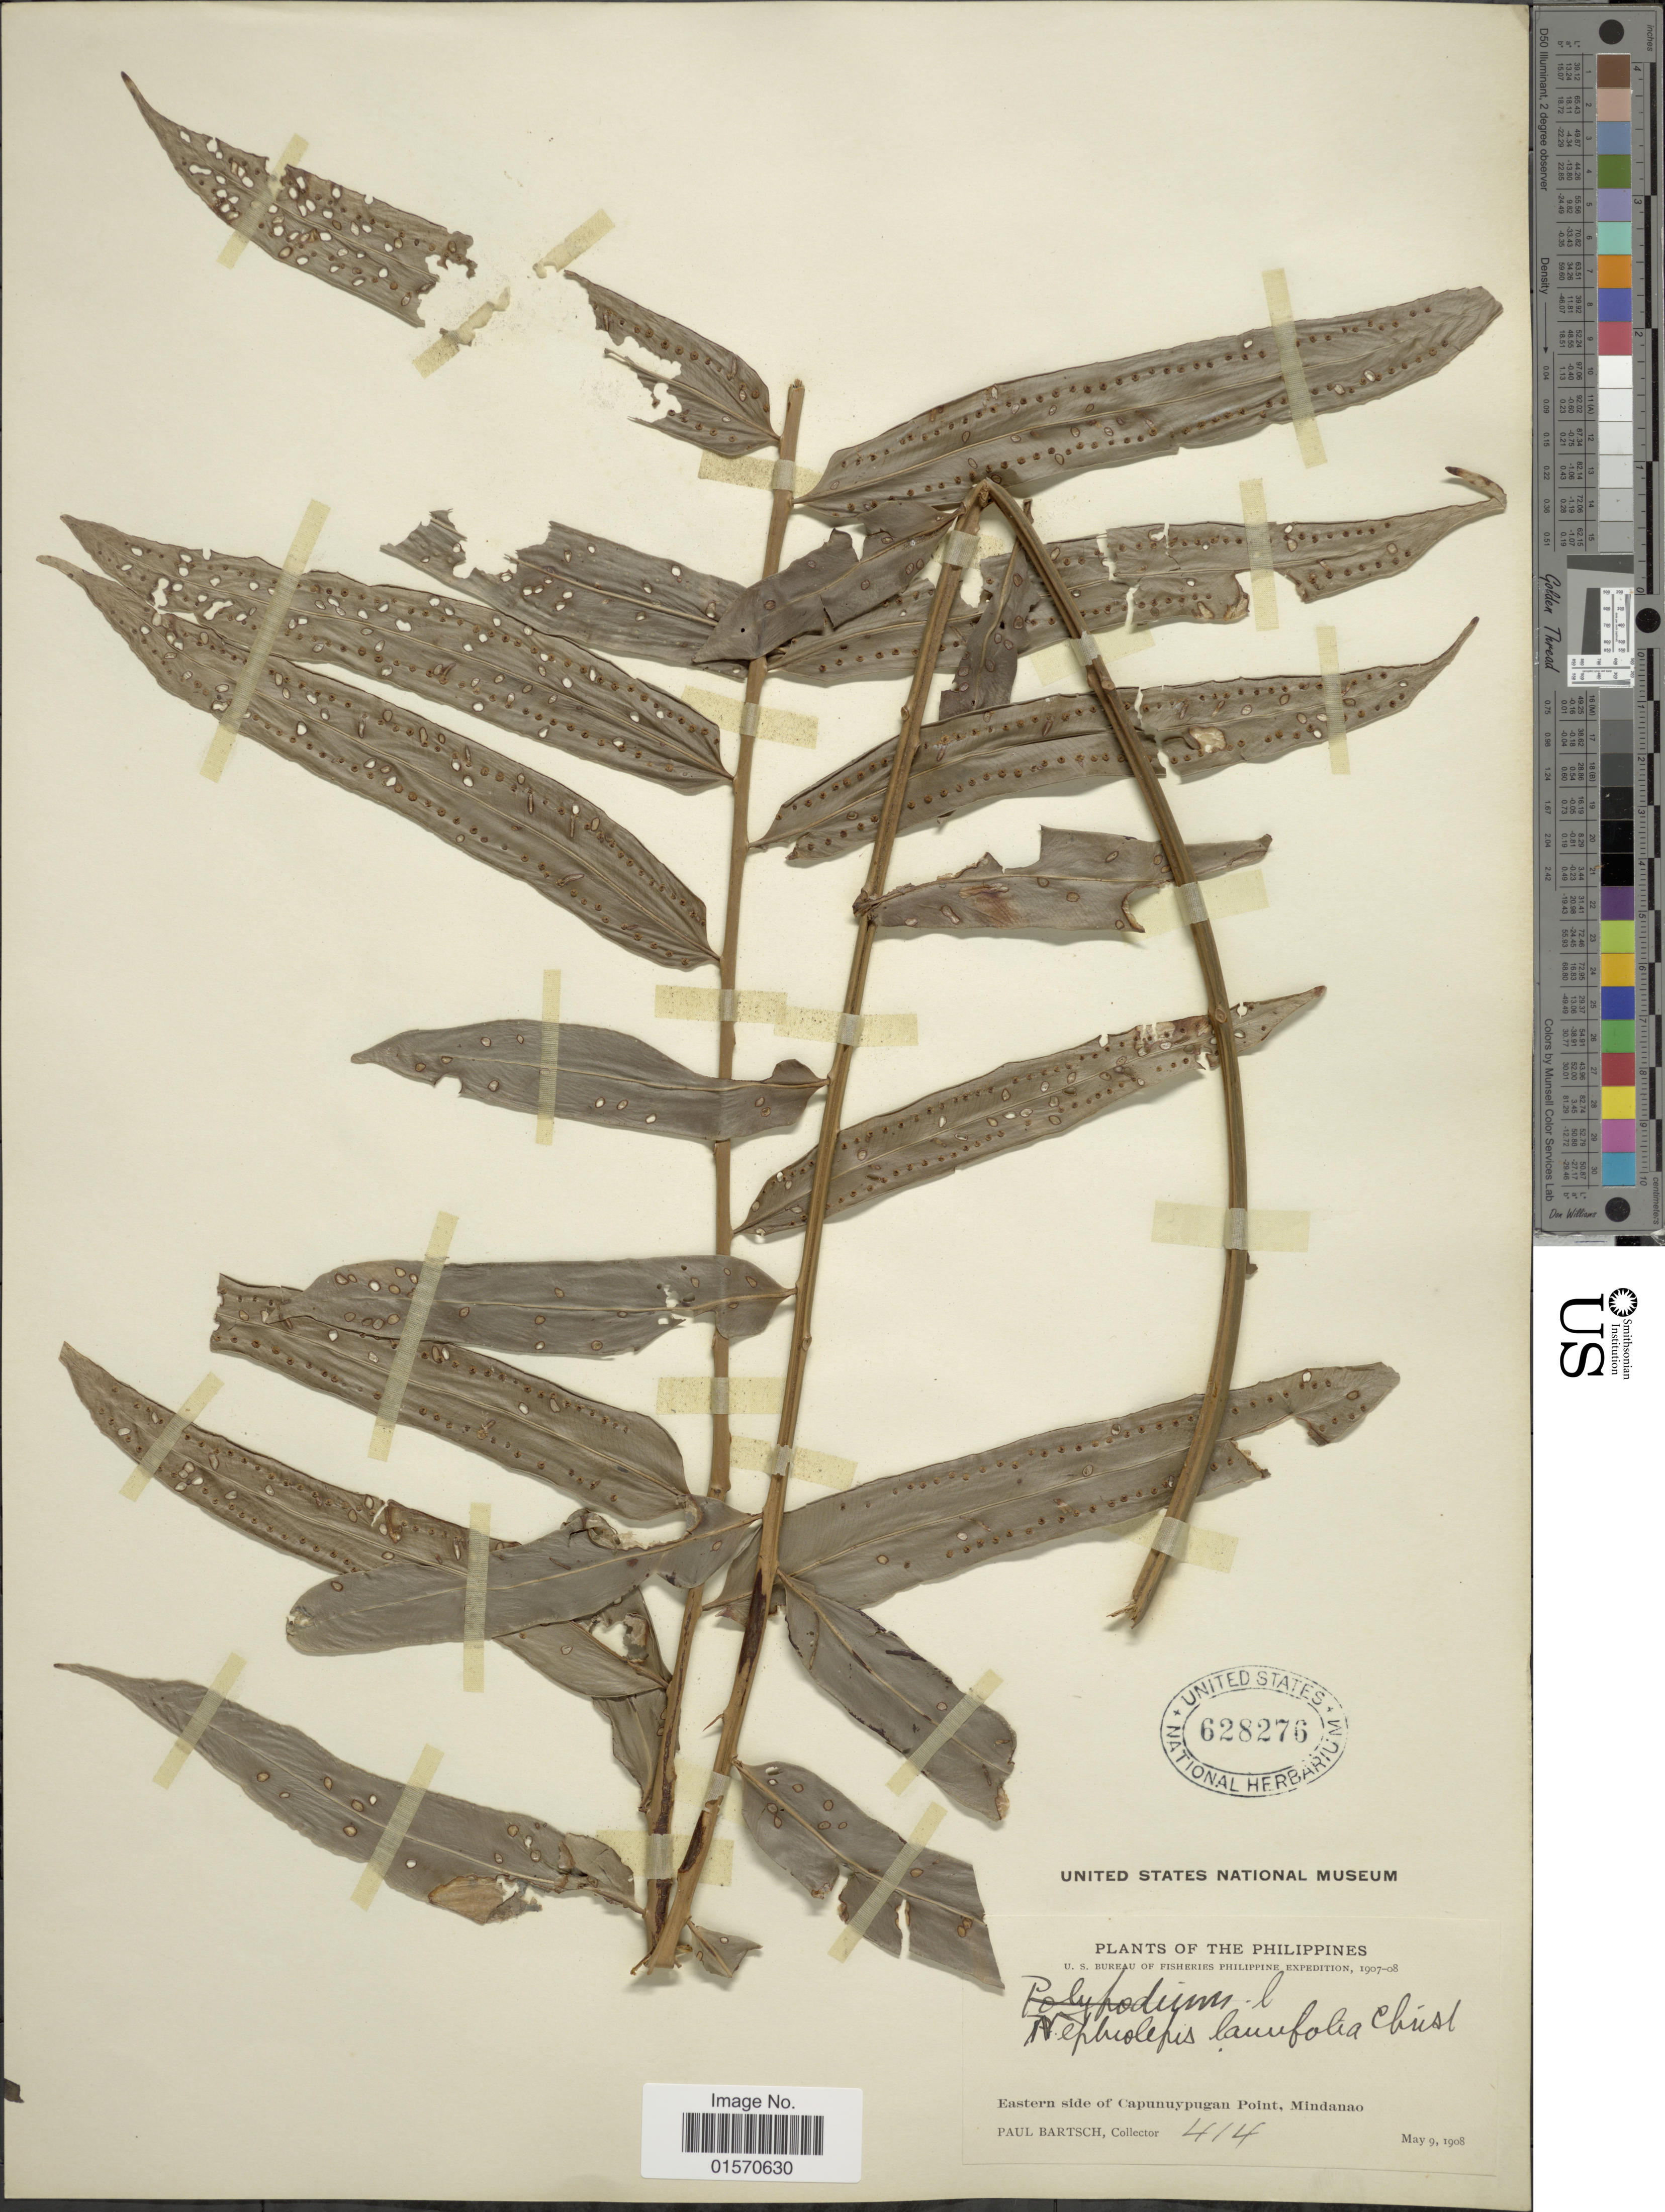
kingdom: Plantae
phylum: Tracheophyta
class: Polypodiopsida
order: Polypodiales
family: Nephrolepidaceae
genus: Nephrolepis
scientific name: Nephrolepis laurifolia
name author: Christ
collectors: P. Bartsch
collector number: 414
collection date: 1908-05-09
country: Philippines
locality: Eastern side of Capunuypugan Point, Mindanao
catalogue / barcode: US 628276